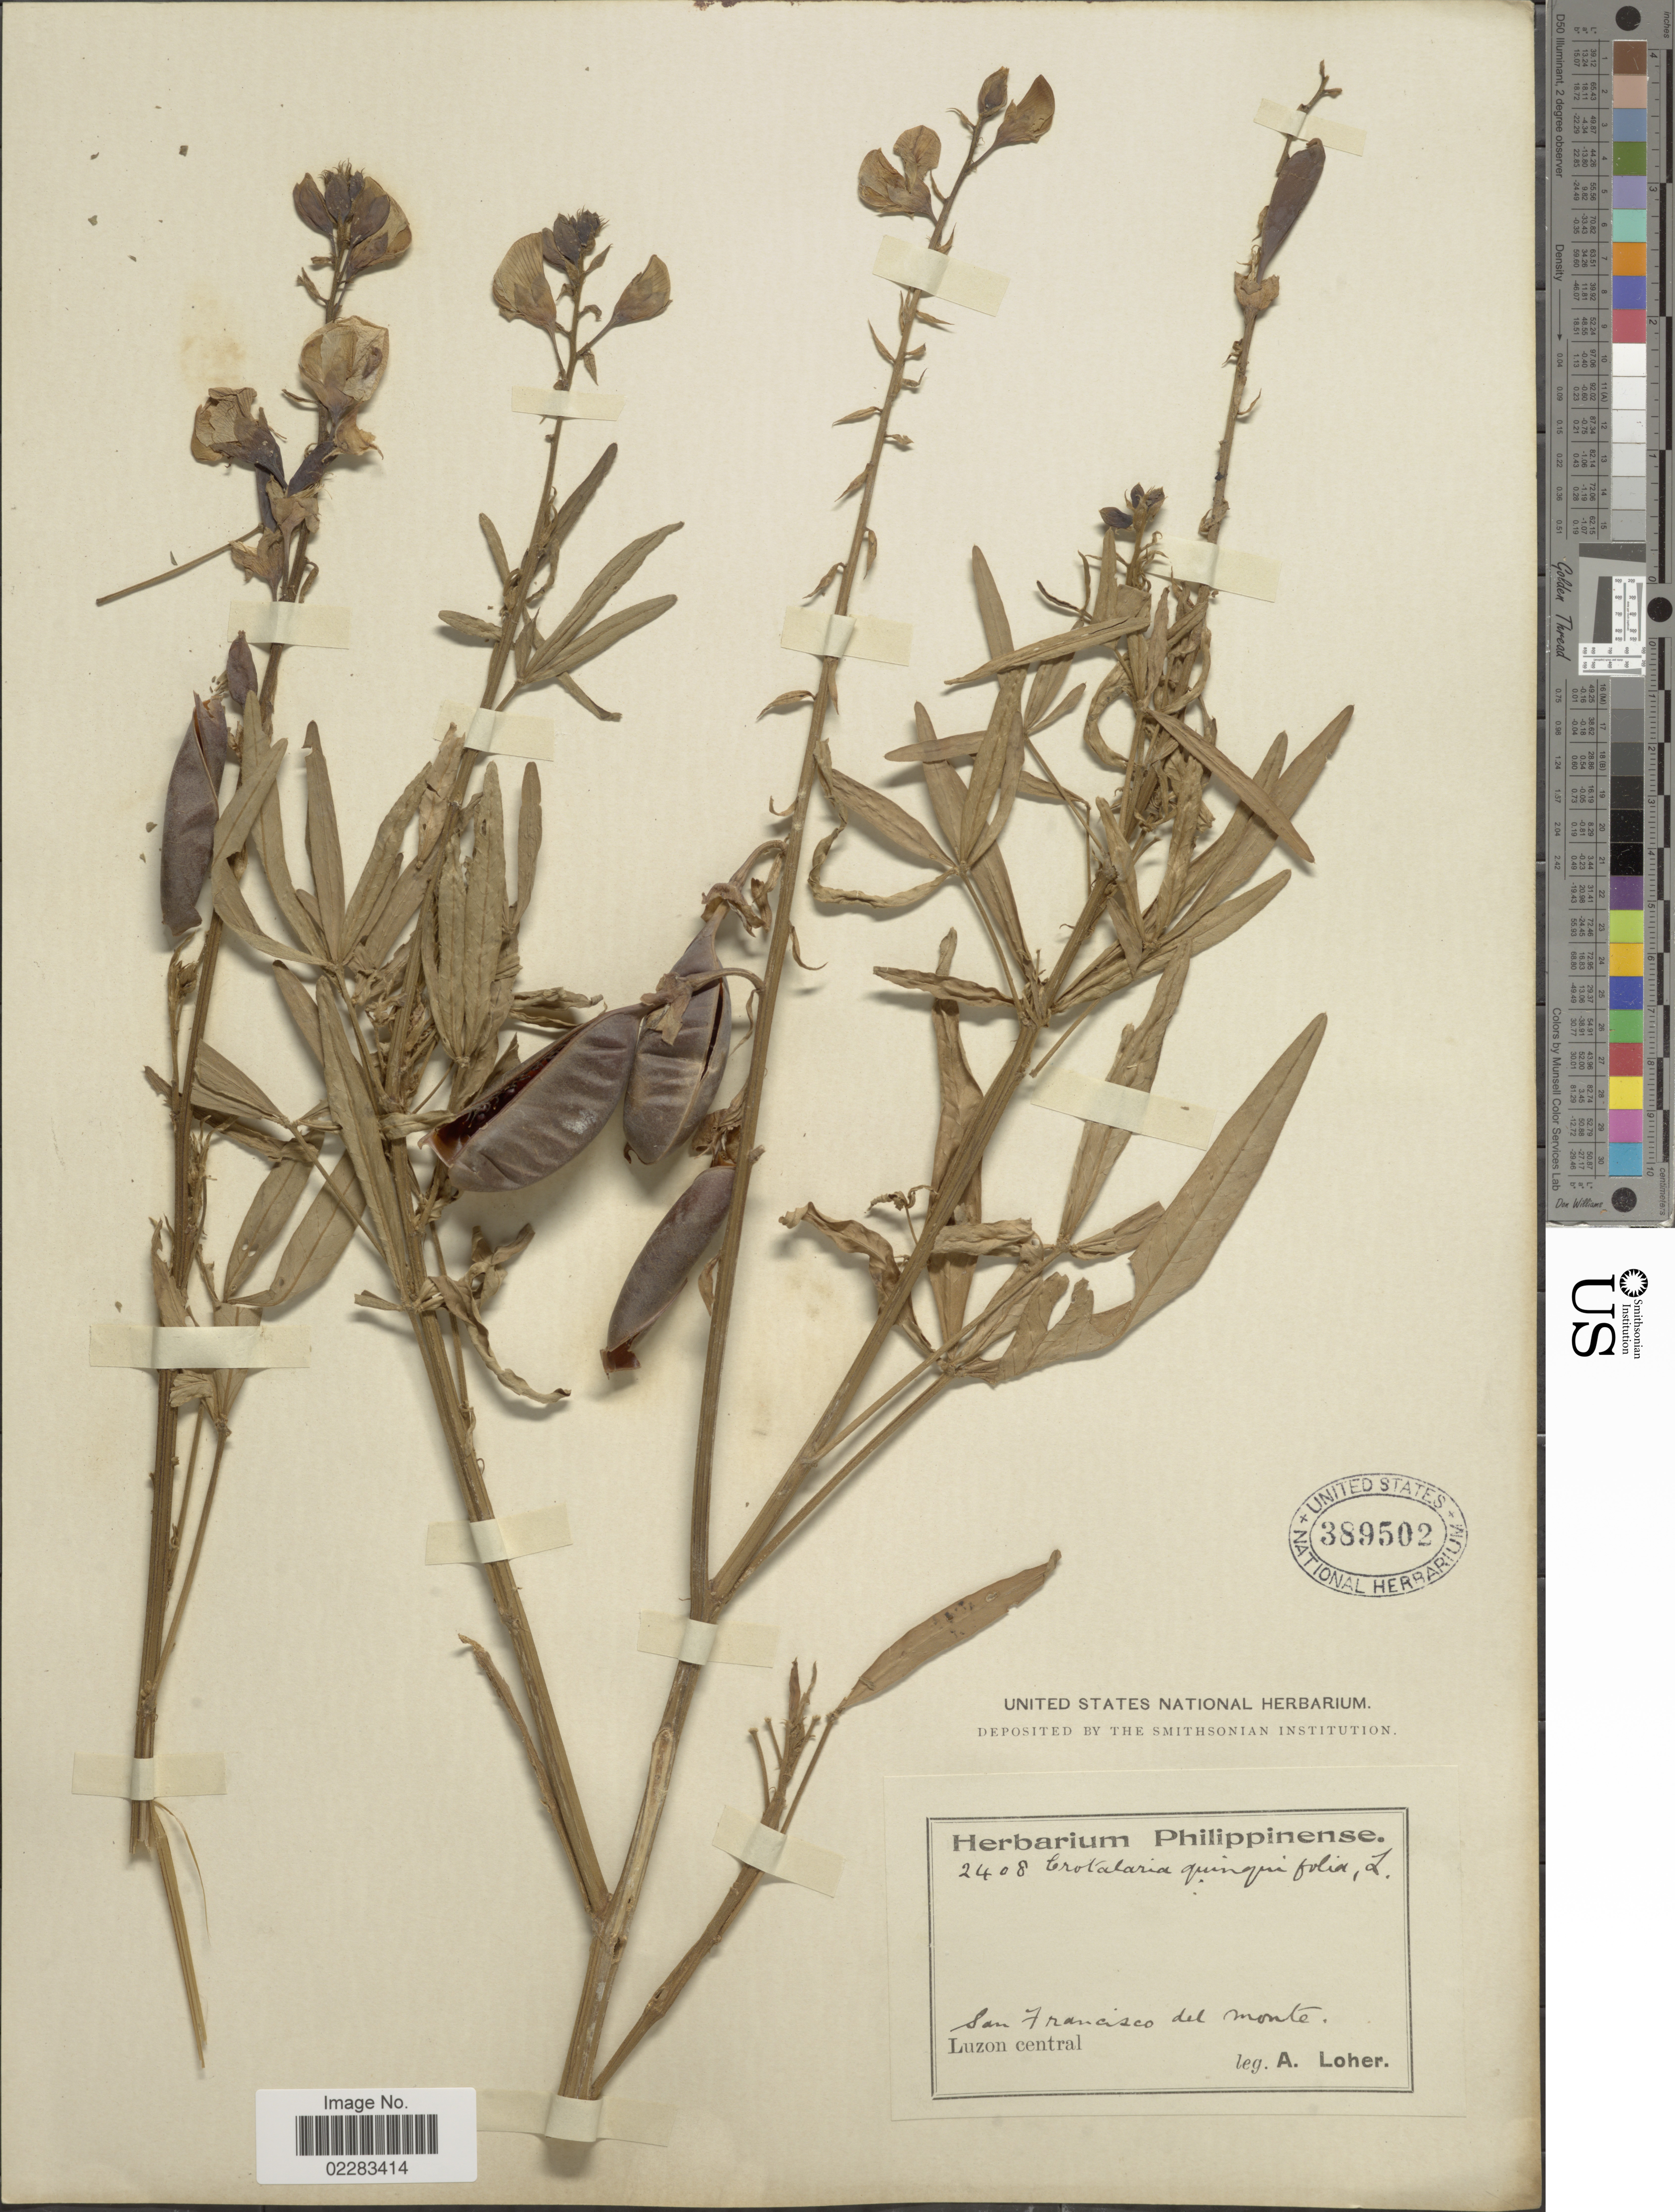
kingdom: Plantae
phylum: Tracheophyta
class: Magnoliopsida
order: Fabales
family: Fabaceae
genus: Crotalaria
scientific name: Crotalaria quinquefolia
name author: L.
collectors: A. Loher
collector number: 2408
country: Philippines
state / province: Central Luzon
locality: San Francisco del Monte, Luzon central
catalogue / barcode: US 389502